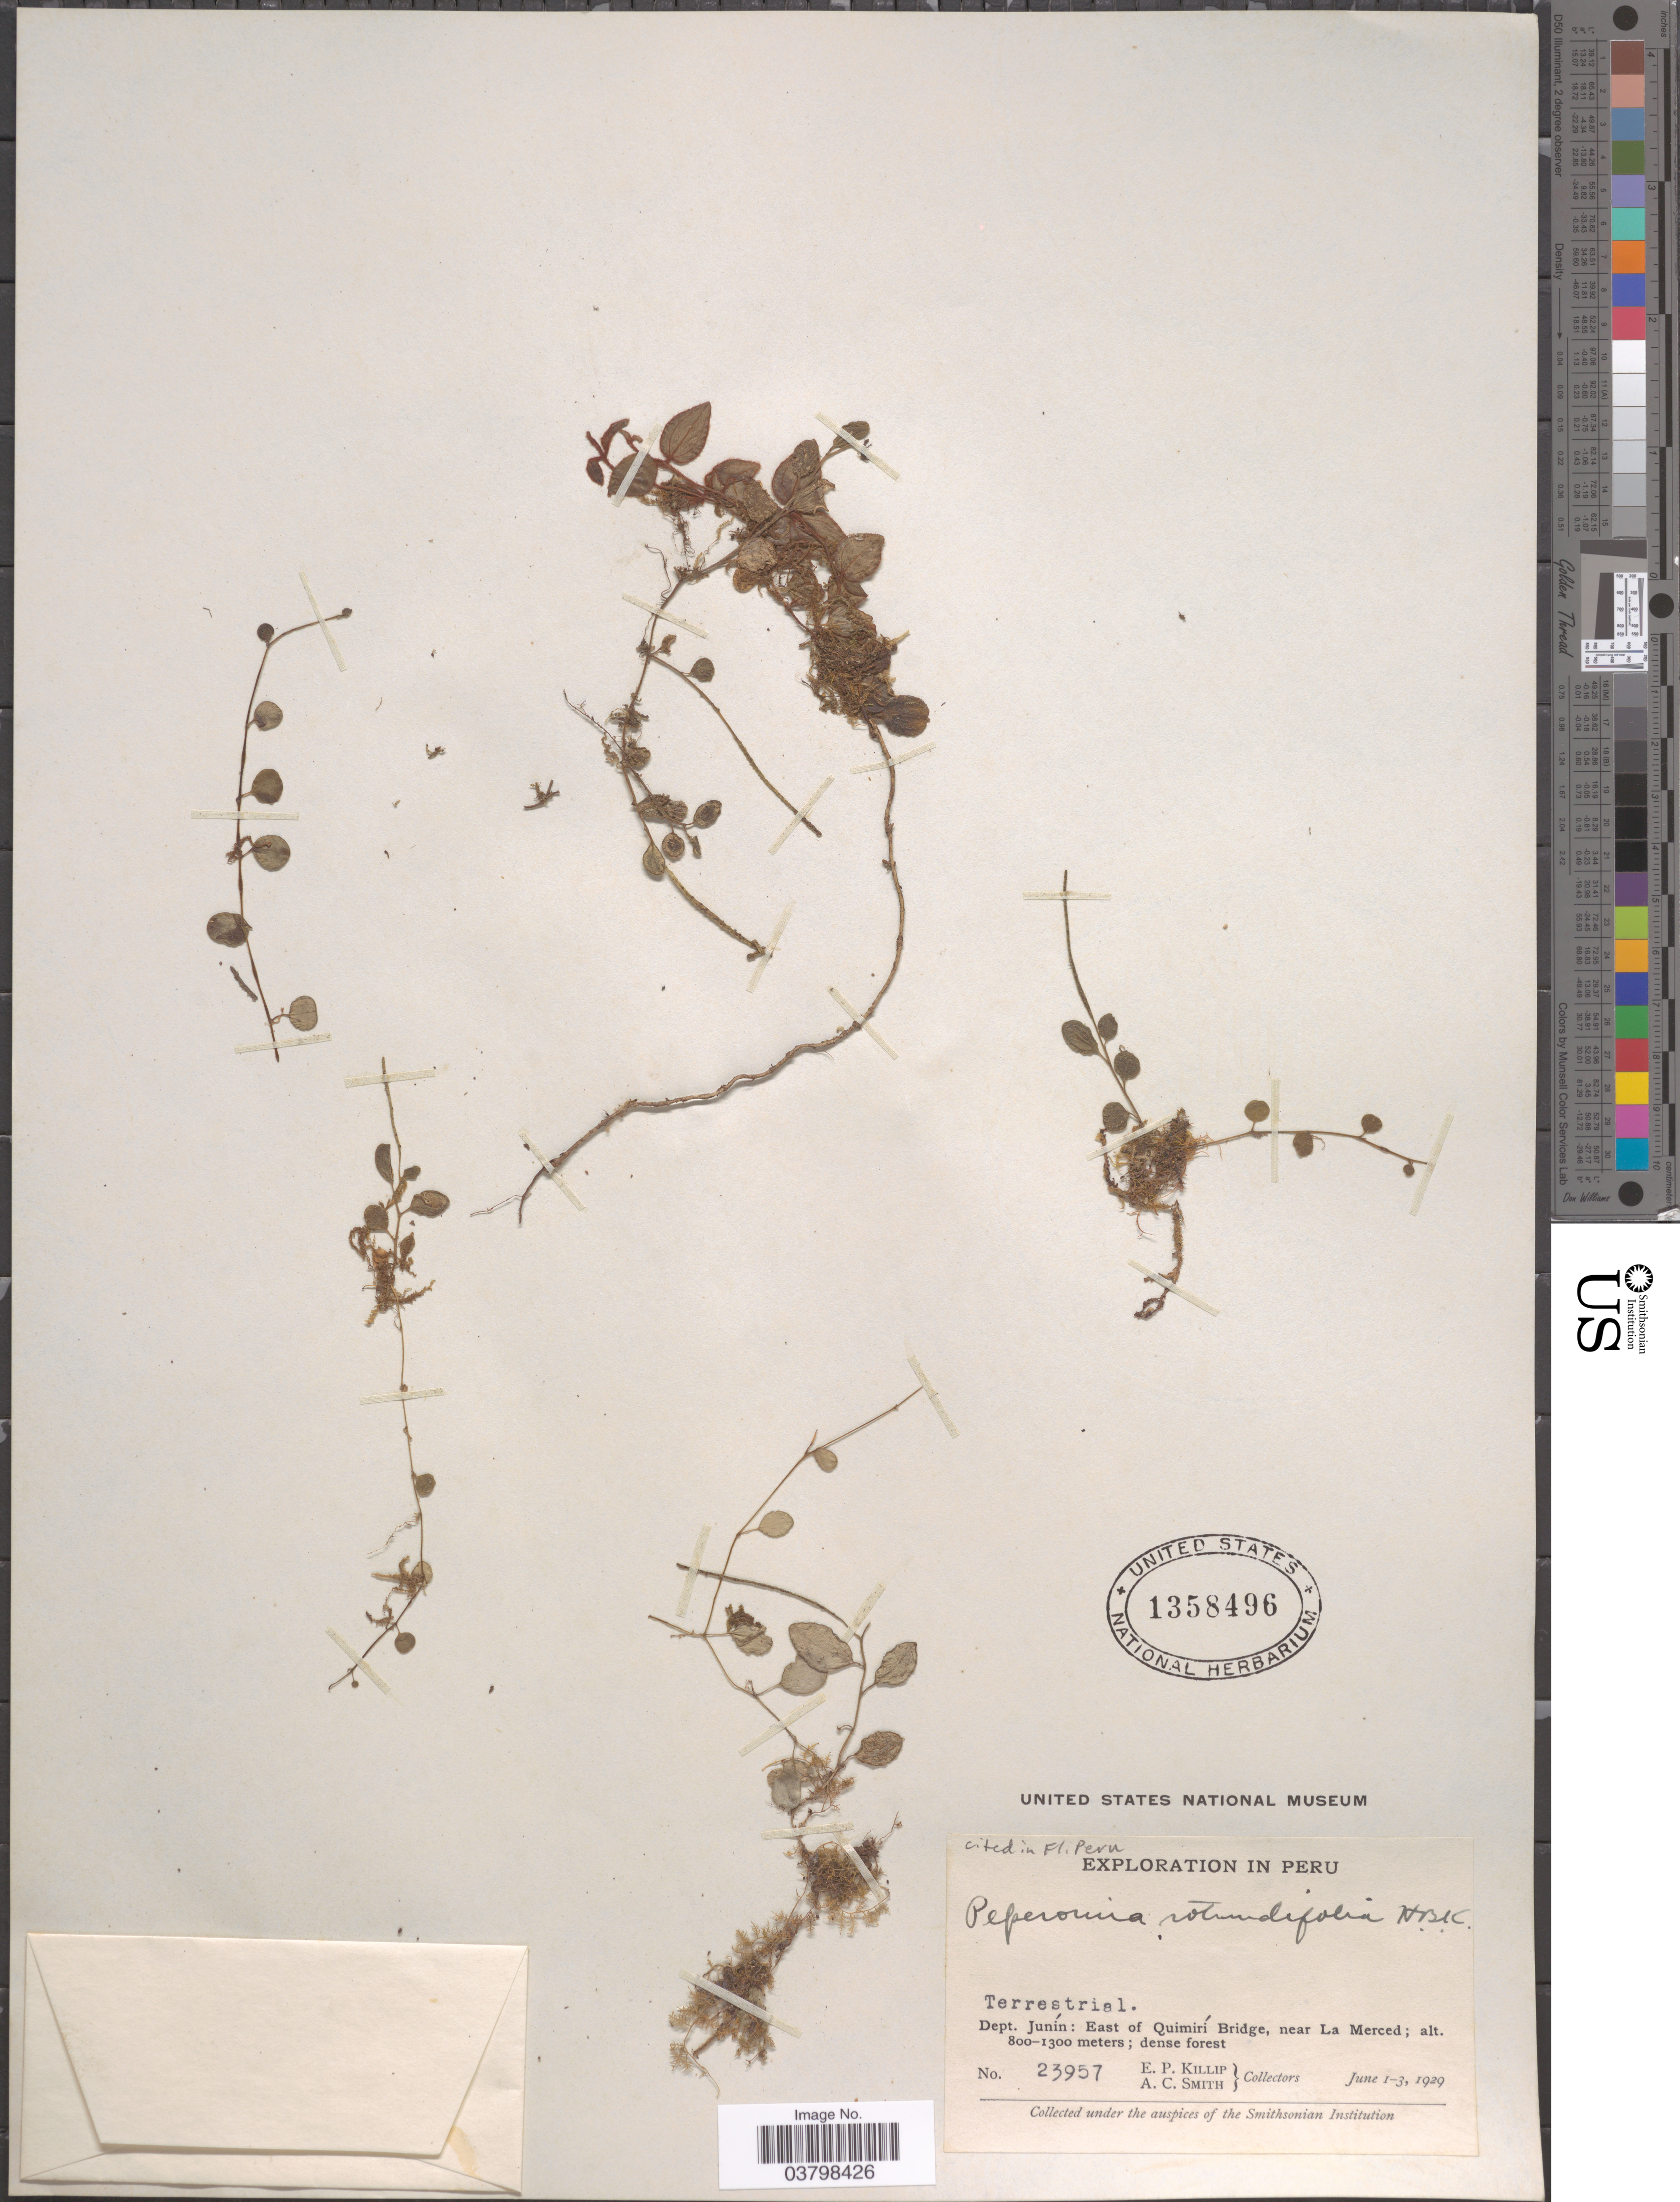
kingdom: Plantae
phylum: Tracheophyta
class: Magnoliopsida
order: Piperales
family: Piperaceae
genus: Peperomia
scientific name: Peperomia rotundifolia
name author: (L.) Kunth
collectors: E. P. Killip & A. C. Smith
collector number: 23957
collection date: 1929-06-01/1929-06-03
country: Peru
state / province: Junín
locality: Dept. Junín: East of Quimirí Bridge, near La Merced.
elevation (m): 800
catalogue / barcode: US 1358496